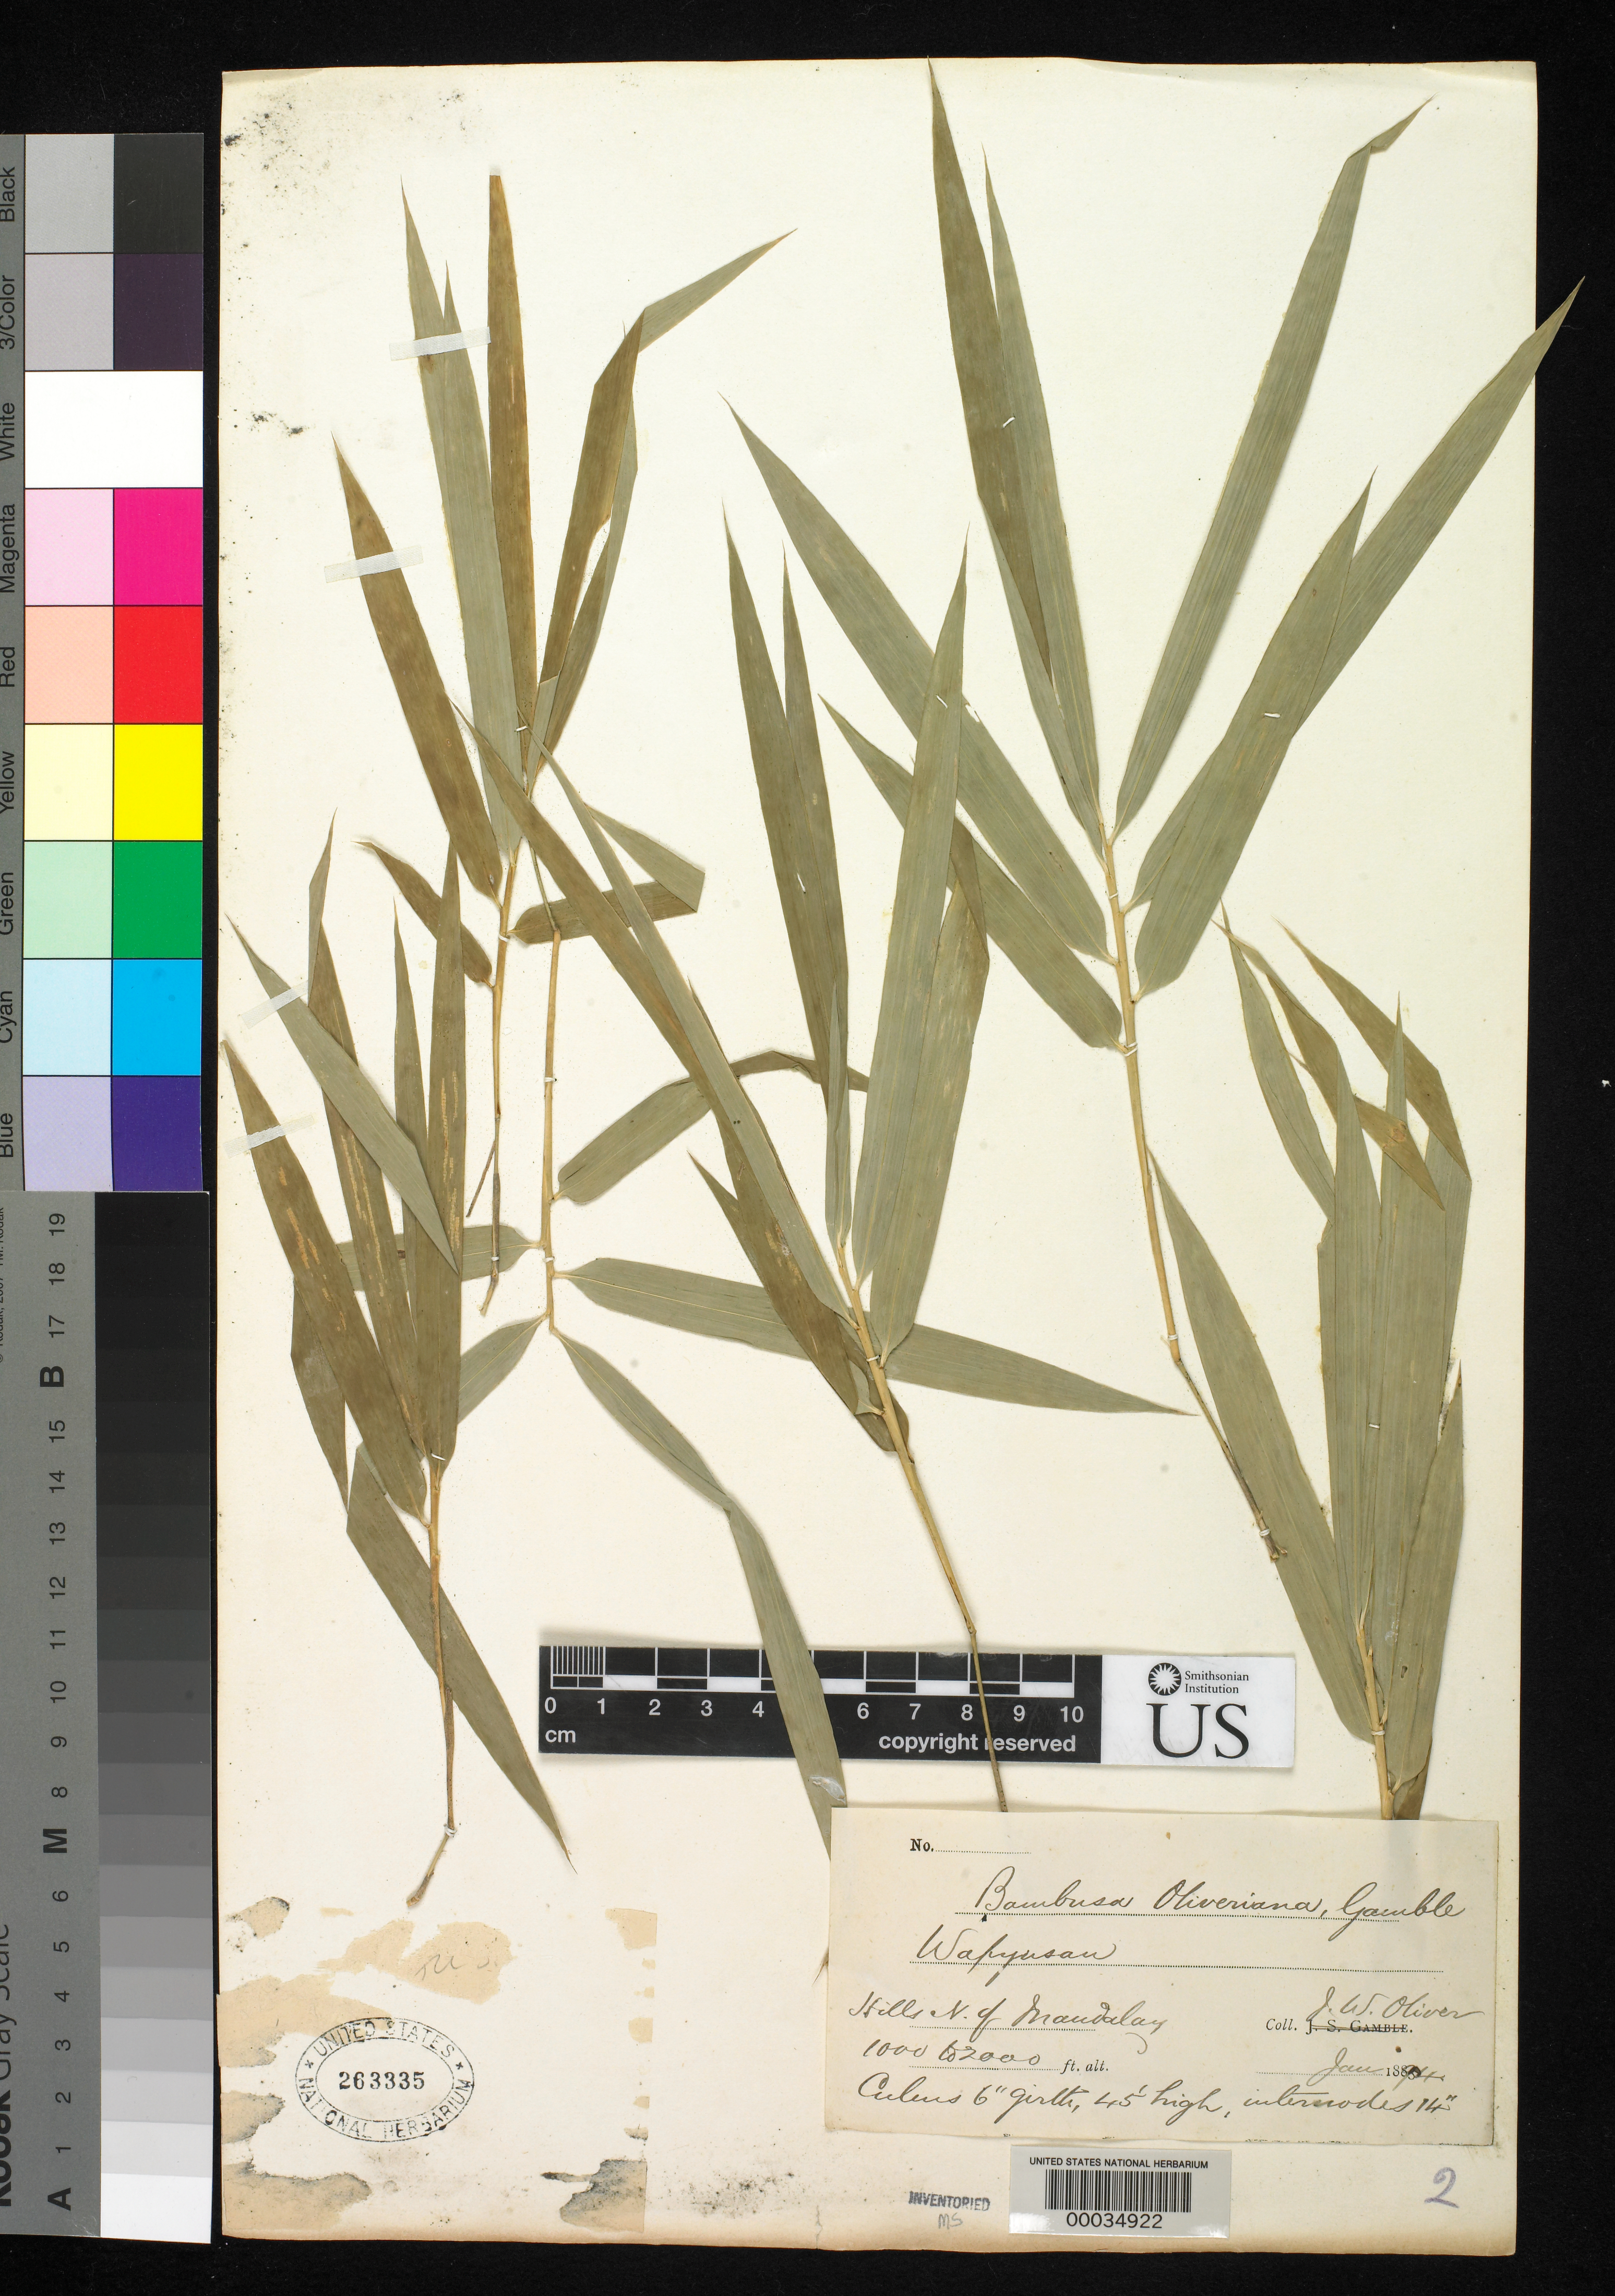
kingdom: Plantae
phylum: Tracheophyta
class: Liliopsida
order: Poales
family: Poaceae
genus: Bambusa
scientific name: Bambusa oliveriana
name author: Gamble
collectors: J. W. Oliver et al.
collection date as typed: Jan 1894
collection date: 1894-01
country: Myanmar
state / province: Mandalay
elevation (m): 305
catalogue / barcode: US 263335